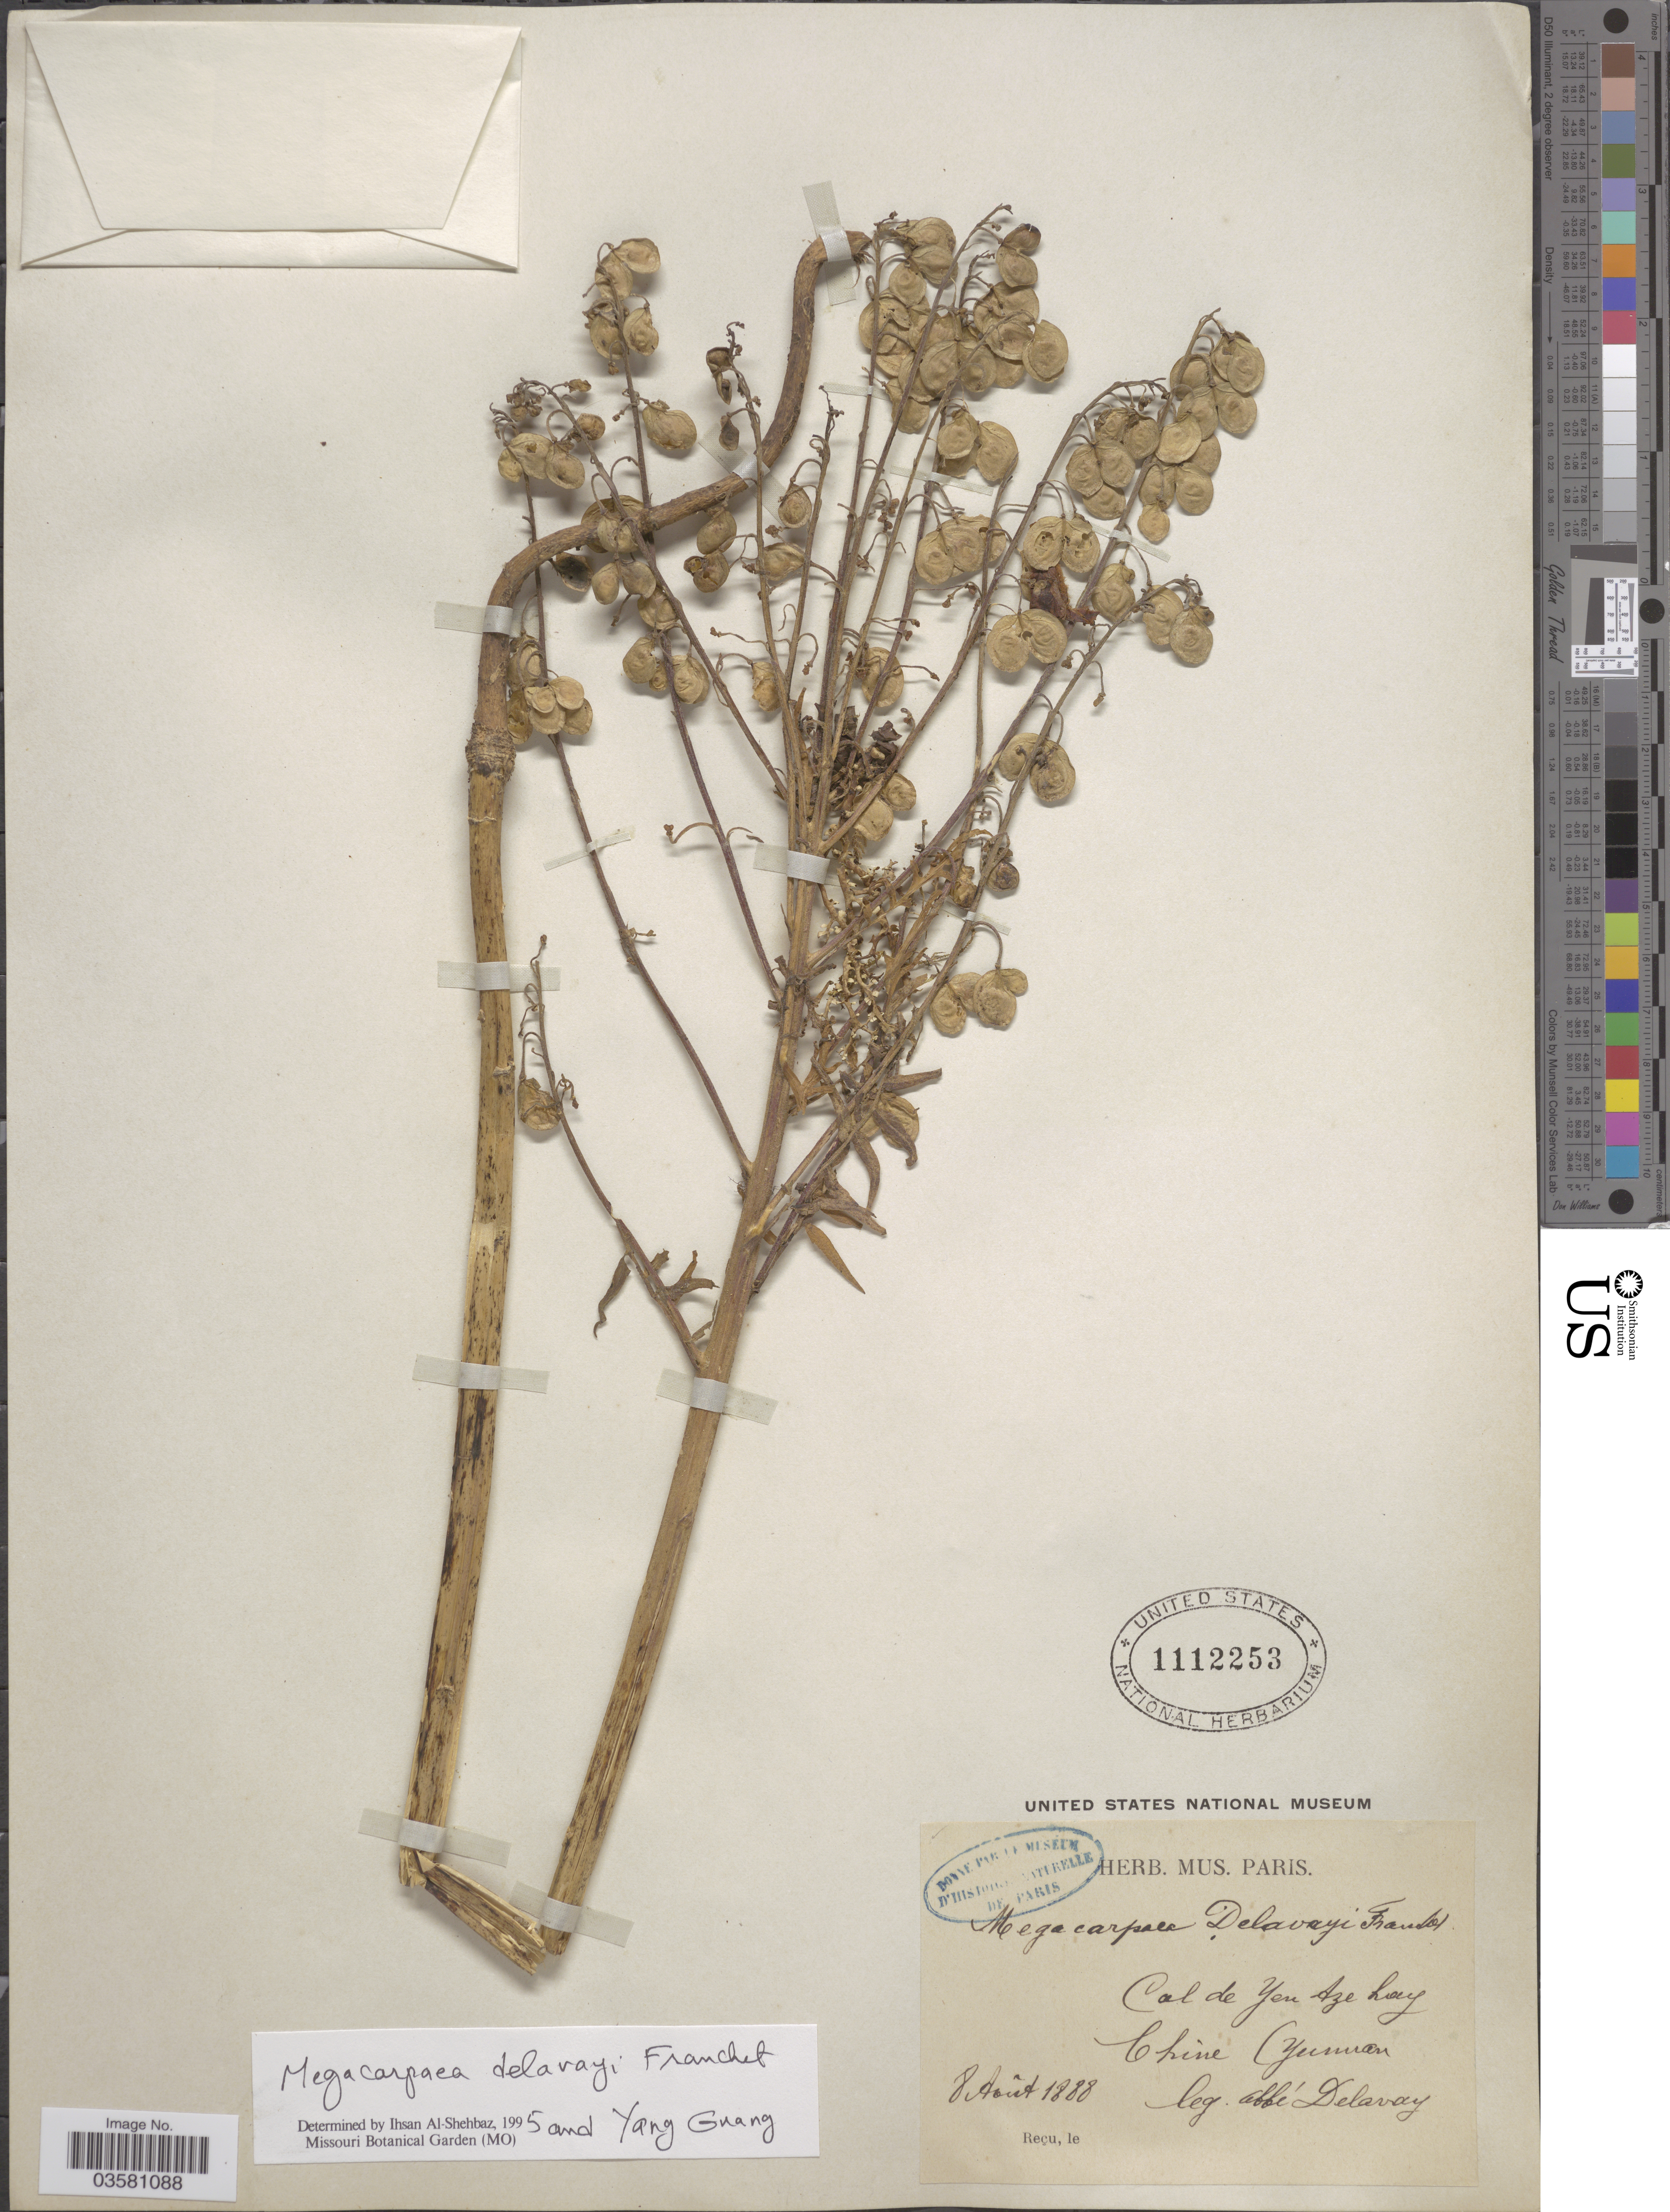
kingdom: Plantae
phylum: Tracheophyta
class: Magnoliopsida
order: Brassicales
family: Brassicaceae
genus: Megacarpaea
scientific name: Megacarpaea delavayi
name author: Franch.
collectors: Abbé Delavay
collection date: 1888-08-08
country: China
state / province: Yunnan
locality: Col de Yen Tze [interpreted] hay Chine.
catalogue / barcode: US 1112253